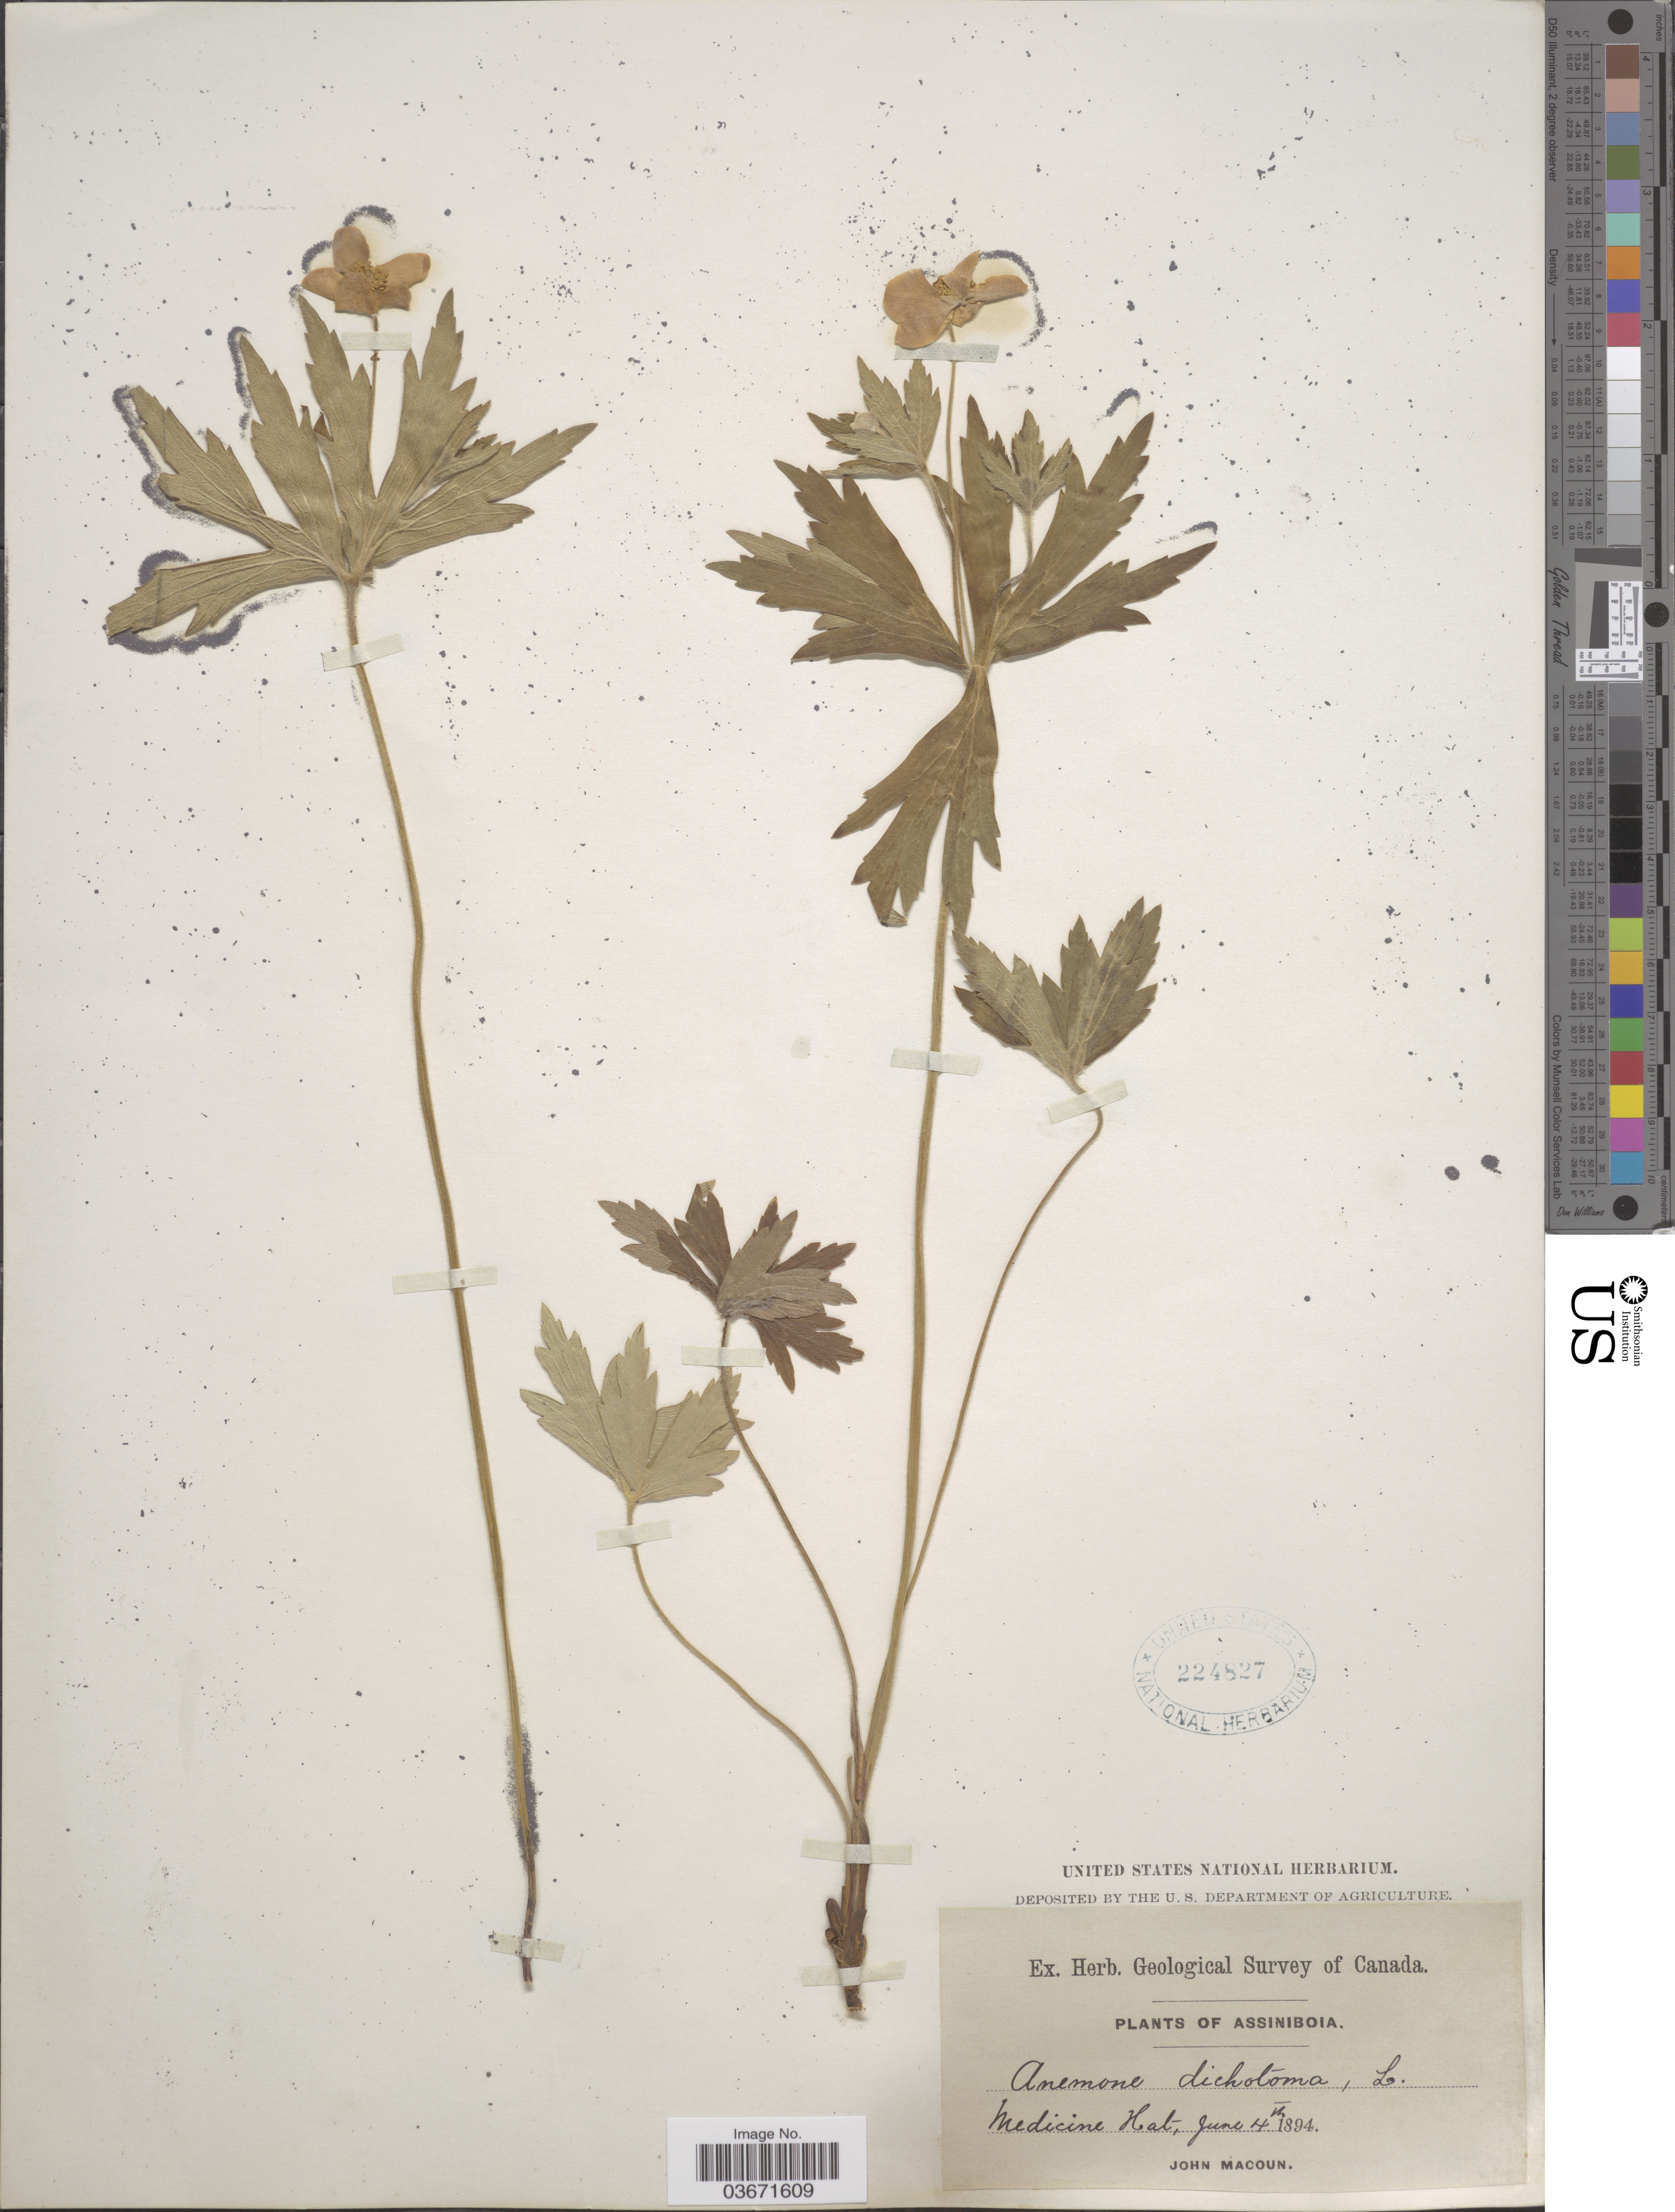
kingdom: Plantae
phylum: Tracheophyta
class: Magnoliopsida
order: Ranunculales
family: Ranunculaceae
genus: Anemone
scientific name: Anemone canadensis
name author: L.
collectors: J. Macoun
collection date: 1894-06-04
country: Canada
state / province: Alberta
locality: Assiniboia. Medicine Hat.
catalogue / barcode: US 224827